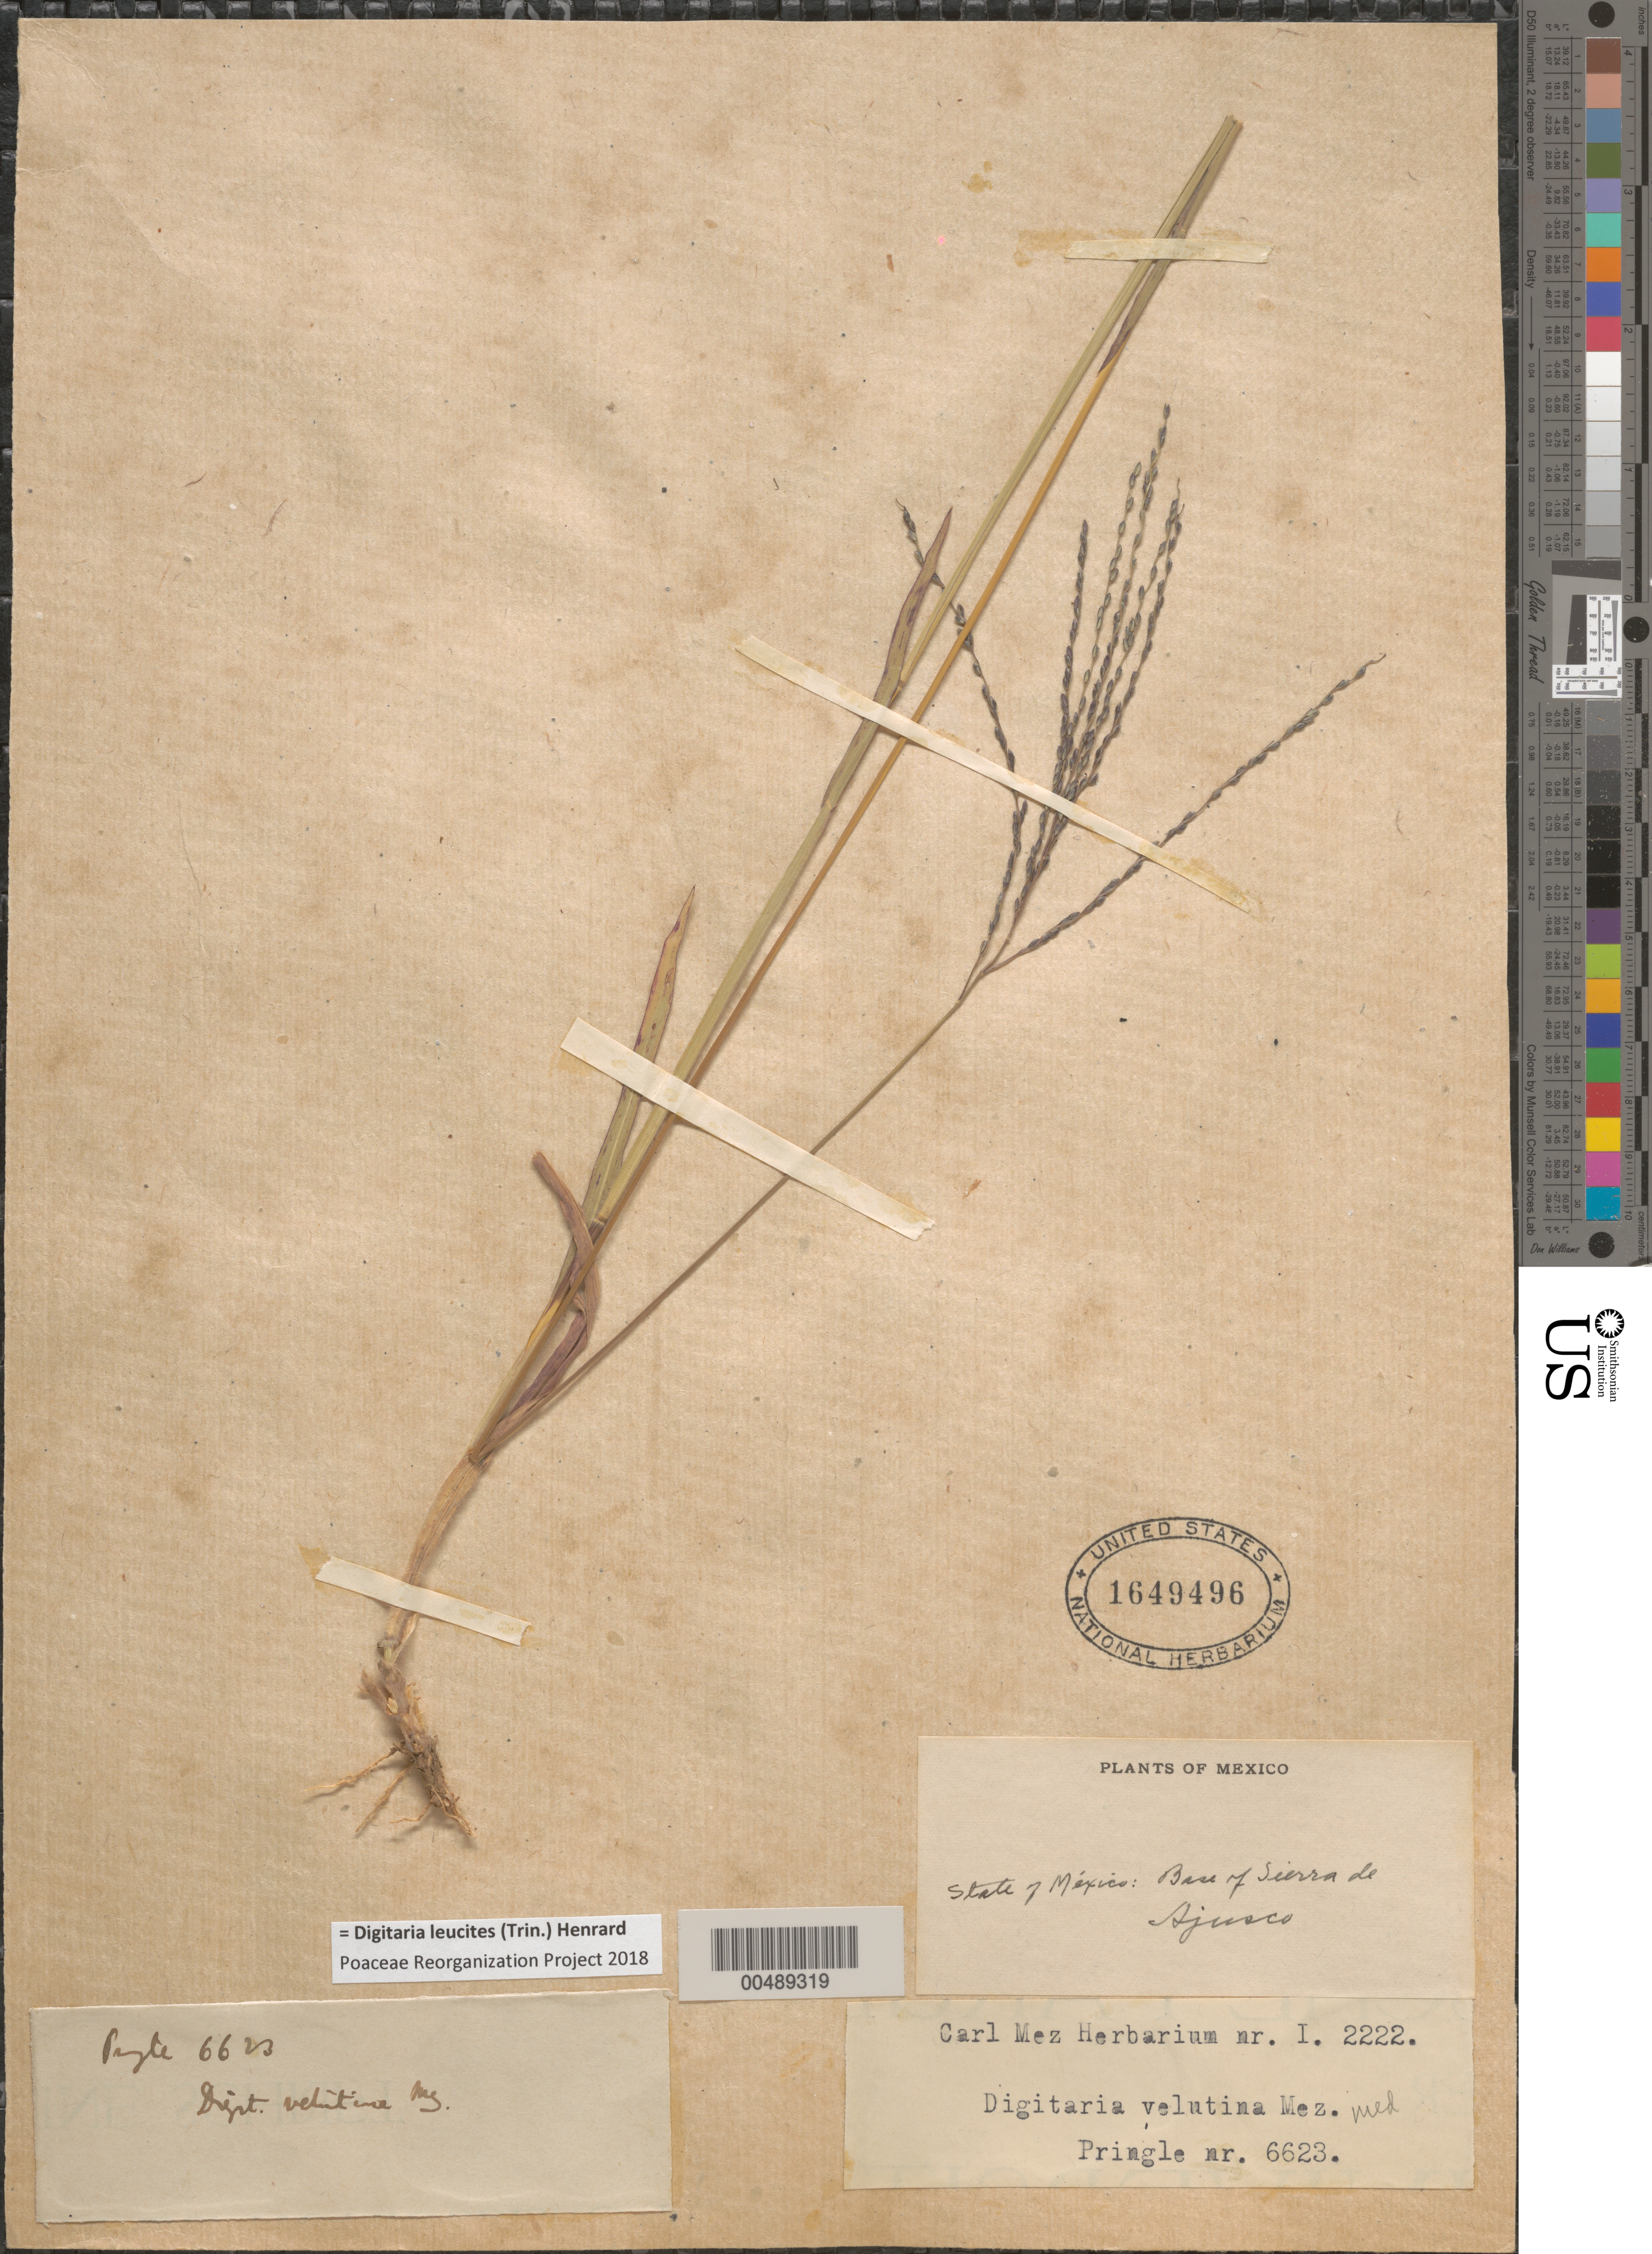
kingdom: Plantae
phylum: Tracheophyta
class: Liliopsida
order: Poales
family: Poaceae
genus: Digitaria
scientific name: Digitaria leucites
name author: (Trin.) Henr.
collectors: C. G. Pringle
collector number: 6623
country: Mexico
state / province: México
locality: Base of Sierra de Ajusco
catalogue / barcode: US 1649496